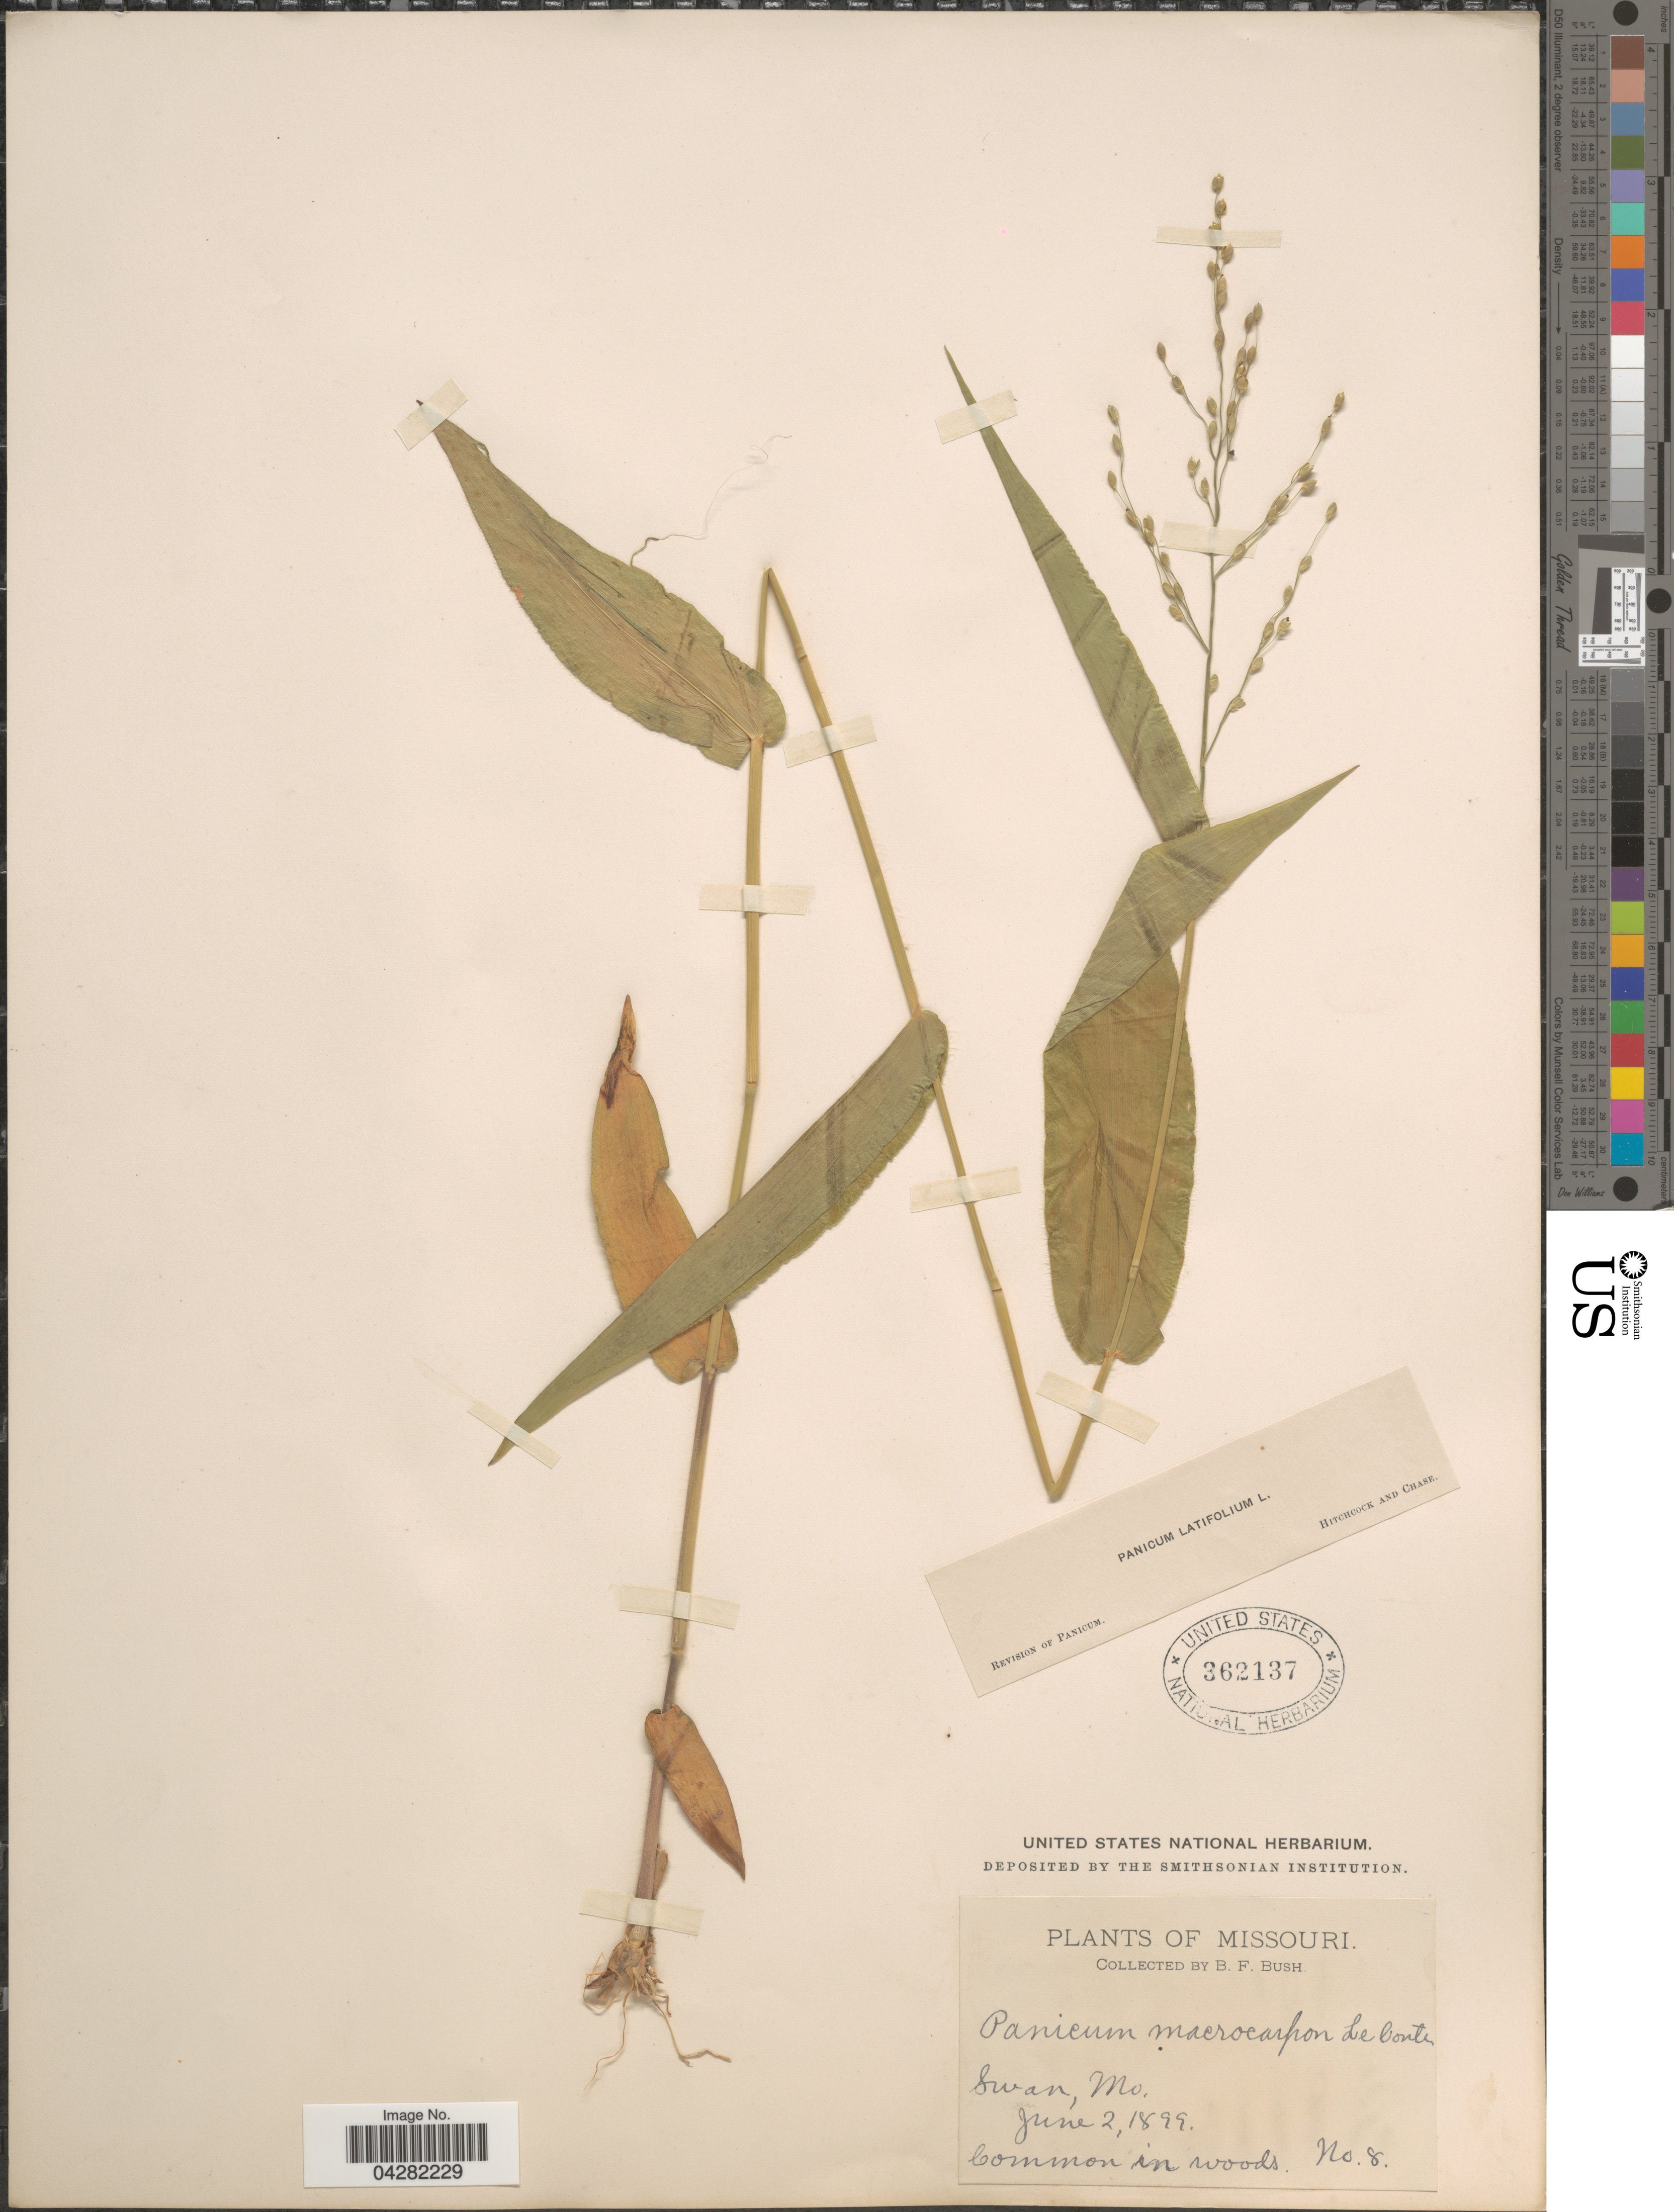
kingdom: Plantae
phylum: Tracheophyta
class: Liliopsida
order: Poales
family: Poaceae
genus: Dichanthelium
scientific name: Dichanthelium laxiflorum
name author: (Lam.) Gould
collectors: B. F. Bush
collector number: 8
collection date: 1899-06-02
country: United States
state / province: Missouri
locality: Swan.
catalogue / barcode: US 362137